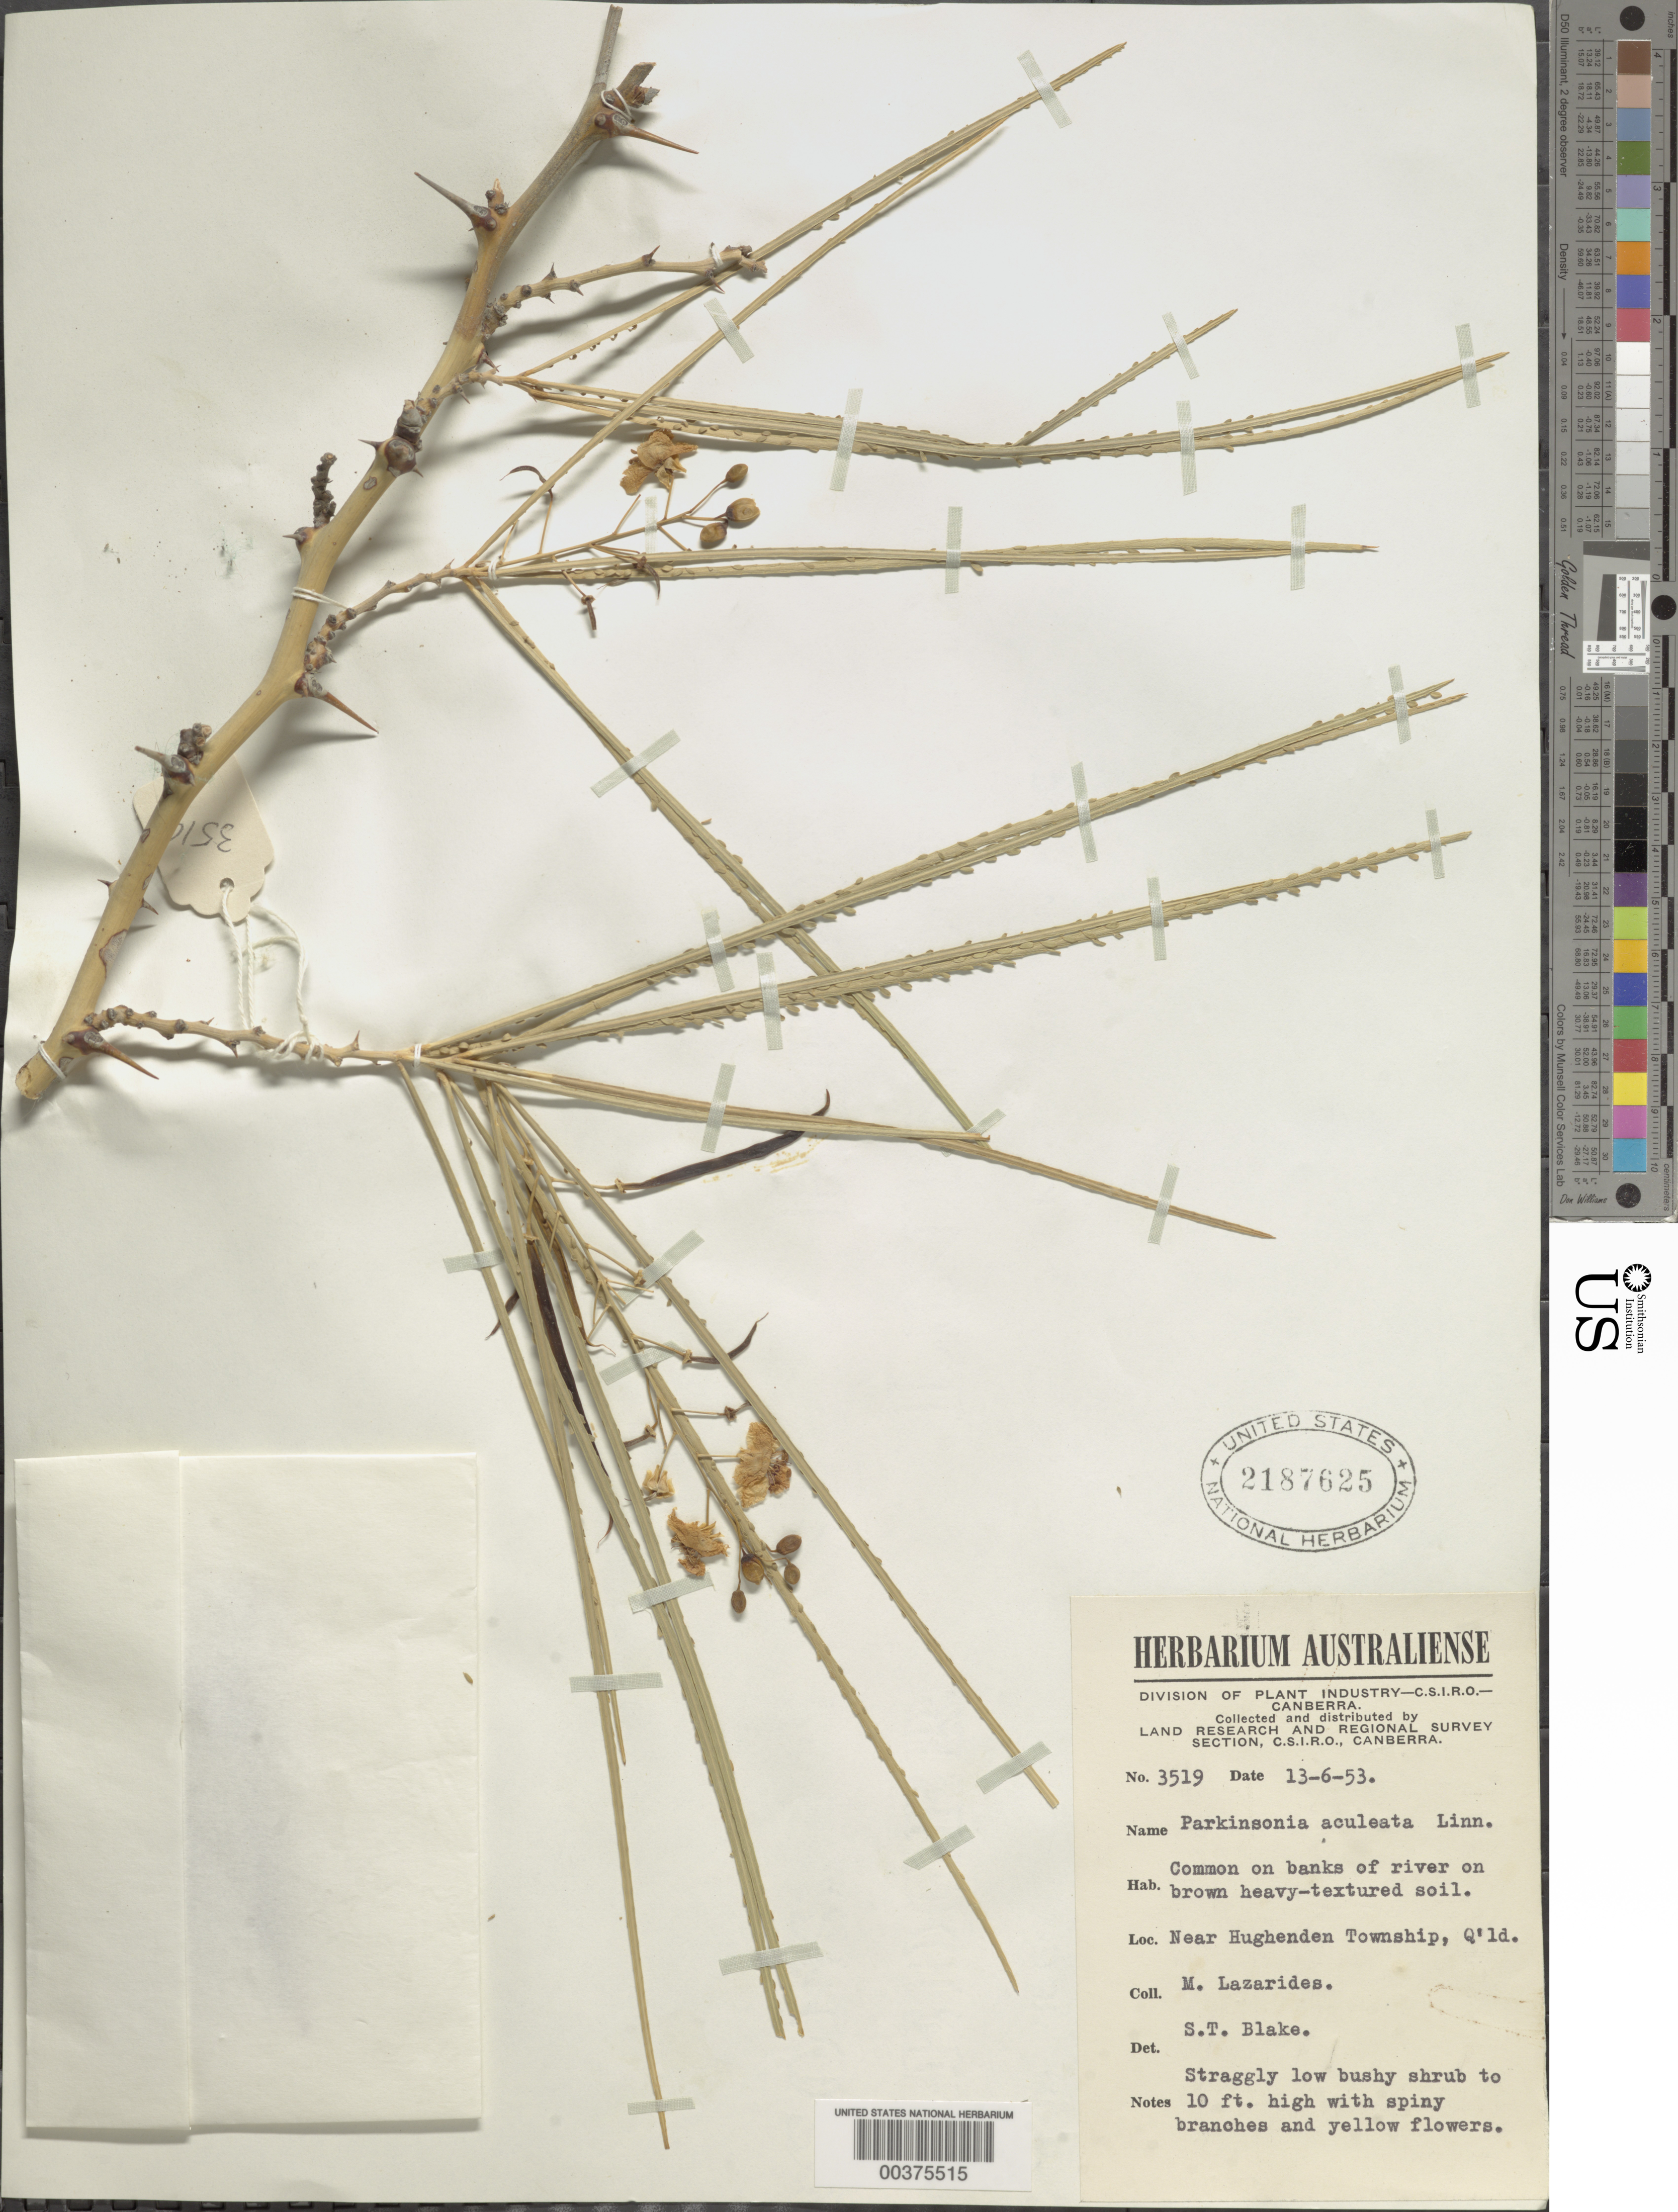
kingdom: Plantae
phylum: Tracheophyta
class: Magnoliopsida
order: Fabales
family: Fabaceae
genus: Parkinsonia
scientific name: Parkinsonia aculeata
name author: L.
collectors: M. Lazarides & S. T. Blake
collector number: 3519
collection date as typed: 13 Jun 1953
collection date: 1953-06-13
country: Australia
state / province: Queensland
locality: Near hughenden township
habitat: On banks of river on brown heavy-textured soil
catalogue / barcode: US 2187625